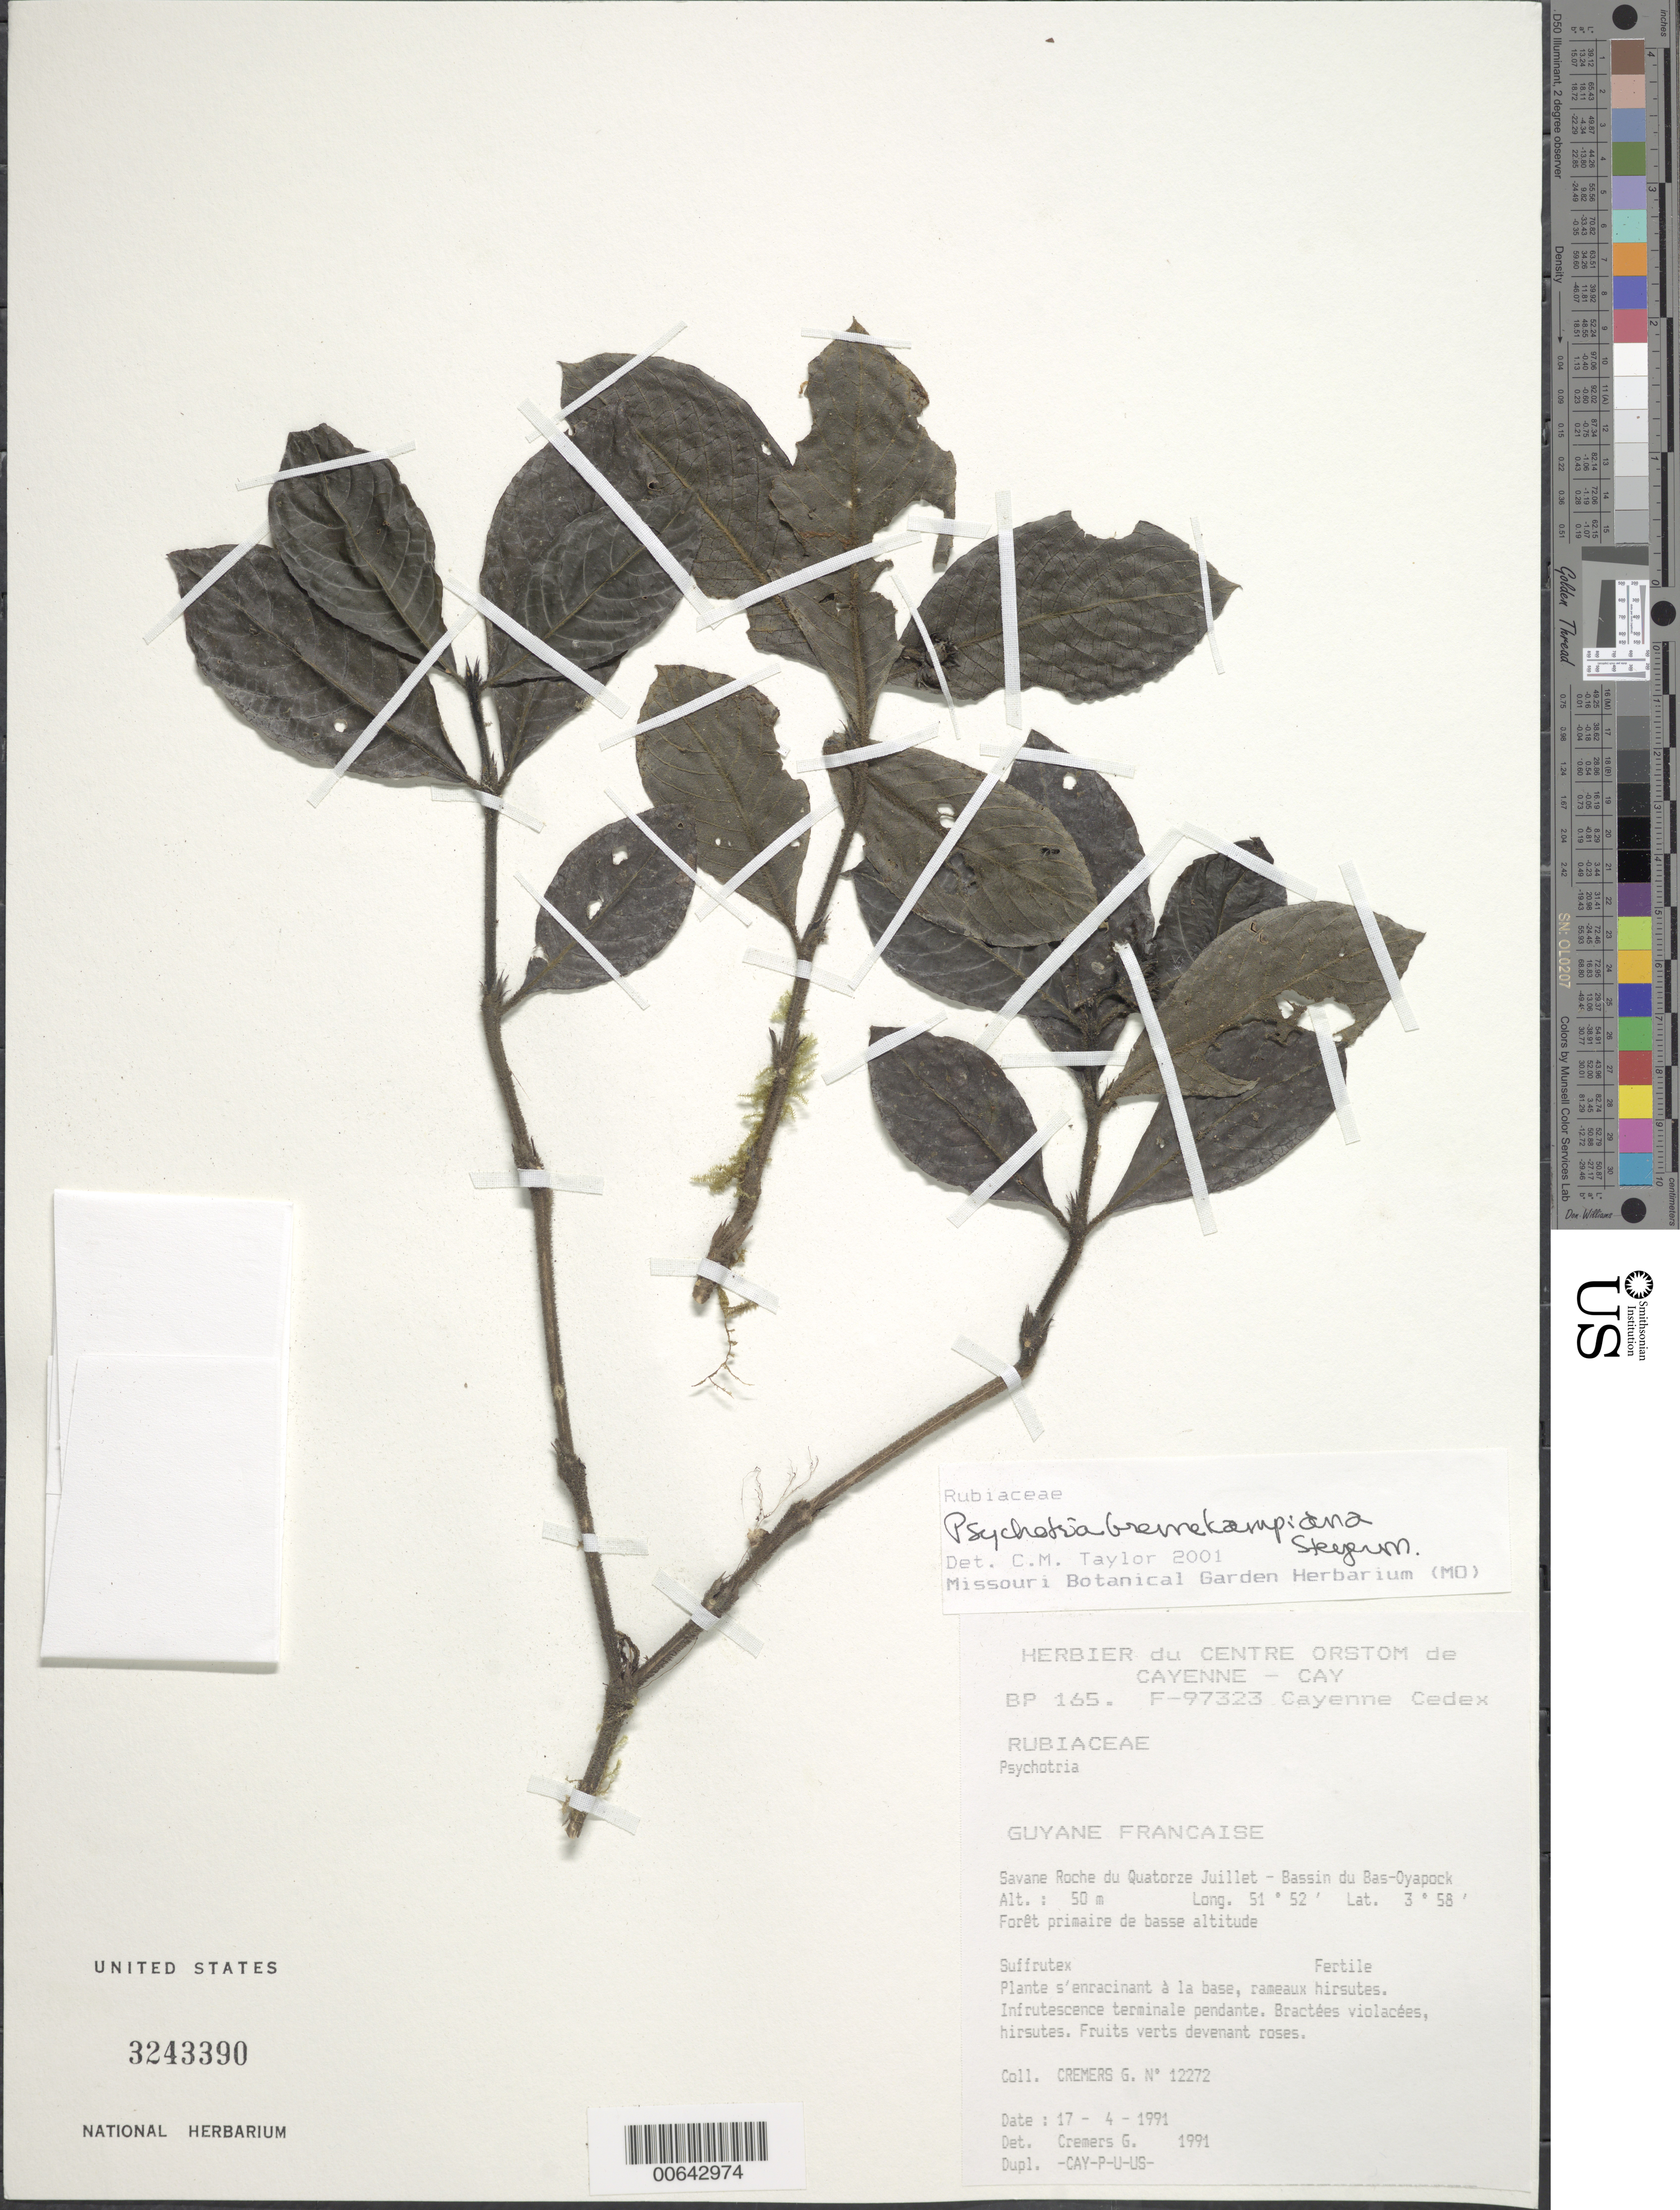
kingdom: Plantae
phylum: Tracheophyta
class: Magnoliopsida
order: Gentianales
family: Rubiaceae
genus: Palicourea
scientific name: Palicourea hirta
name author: (Miq.) Delprete & J.H. Kirkbr.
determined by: Kirkbride, J. H., Jr.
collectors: G. Cremers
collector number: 12272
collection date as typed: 17-Apr-91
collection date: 1991-04-17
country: French Guiana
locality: Savane Roche du Quatorze Juillet, Bassin du Bas-Oyapock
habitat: Low primary forest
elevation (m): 50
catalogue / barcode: US 3243390